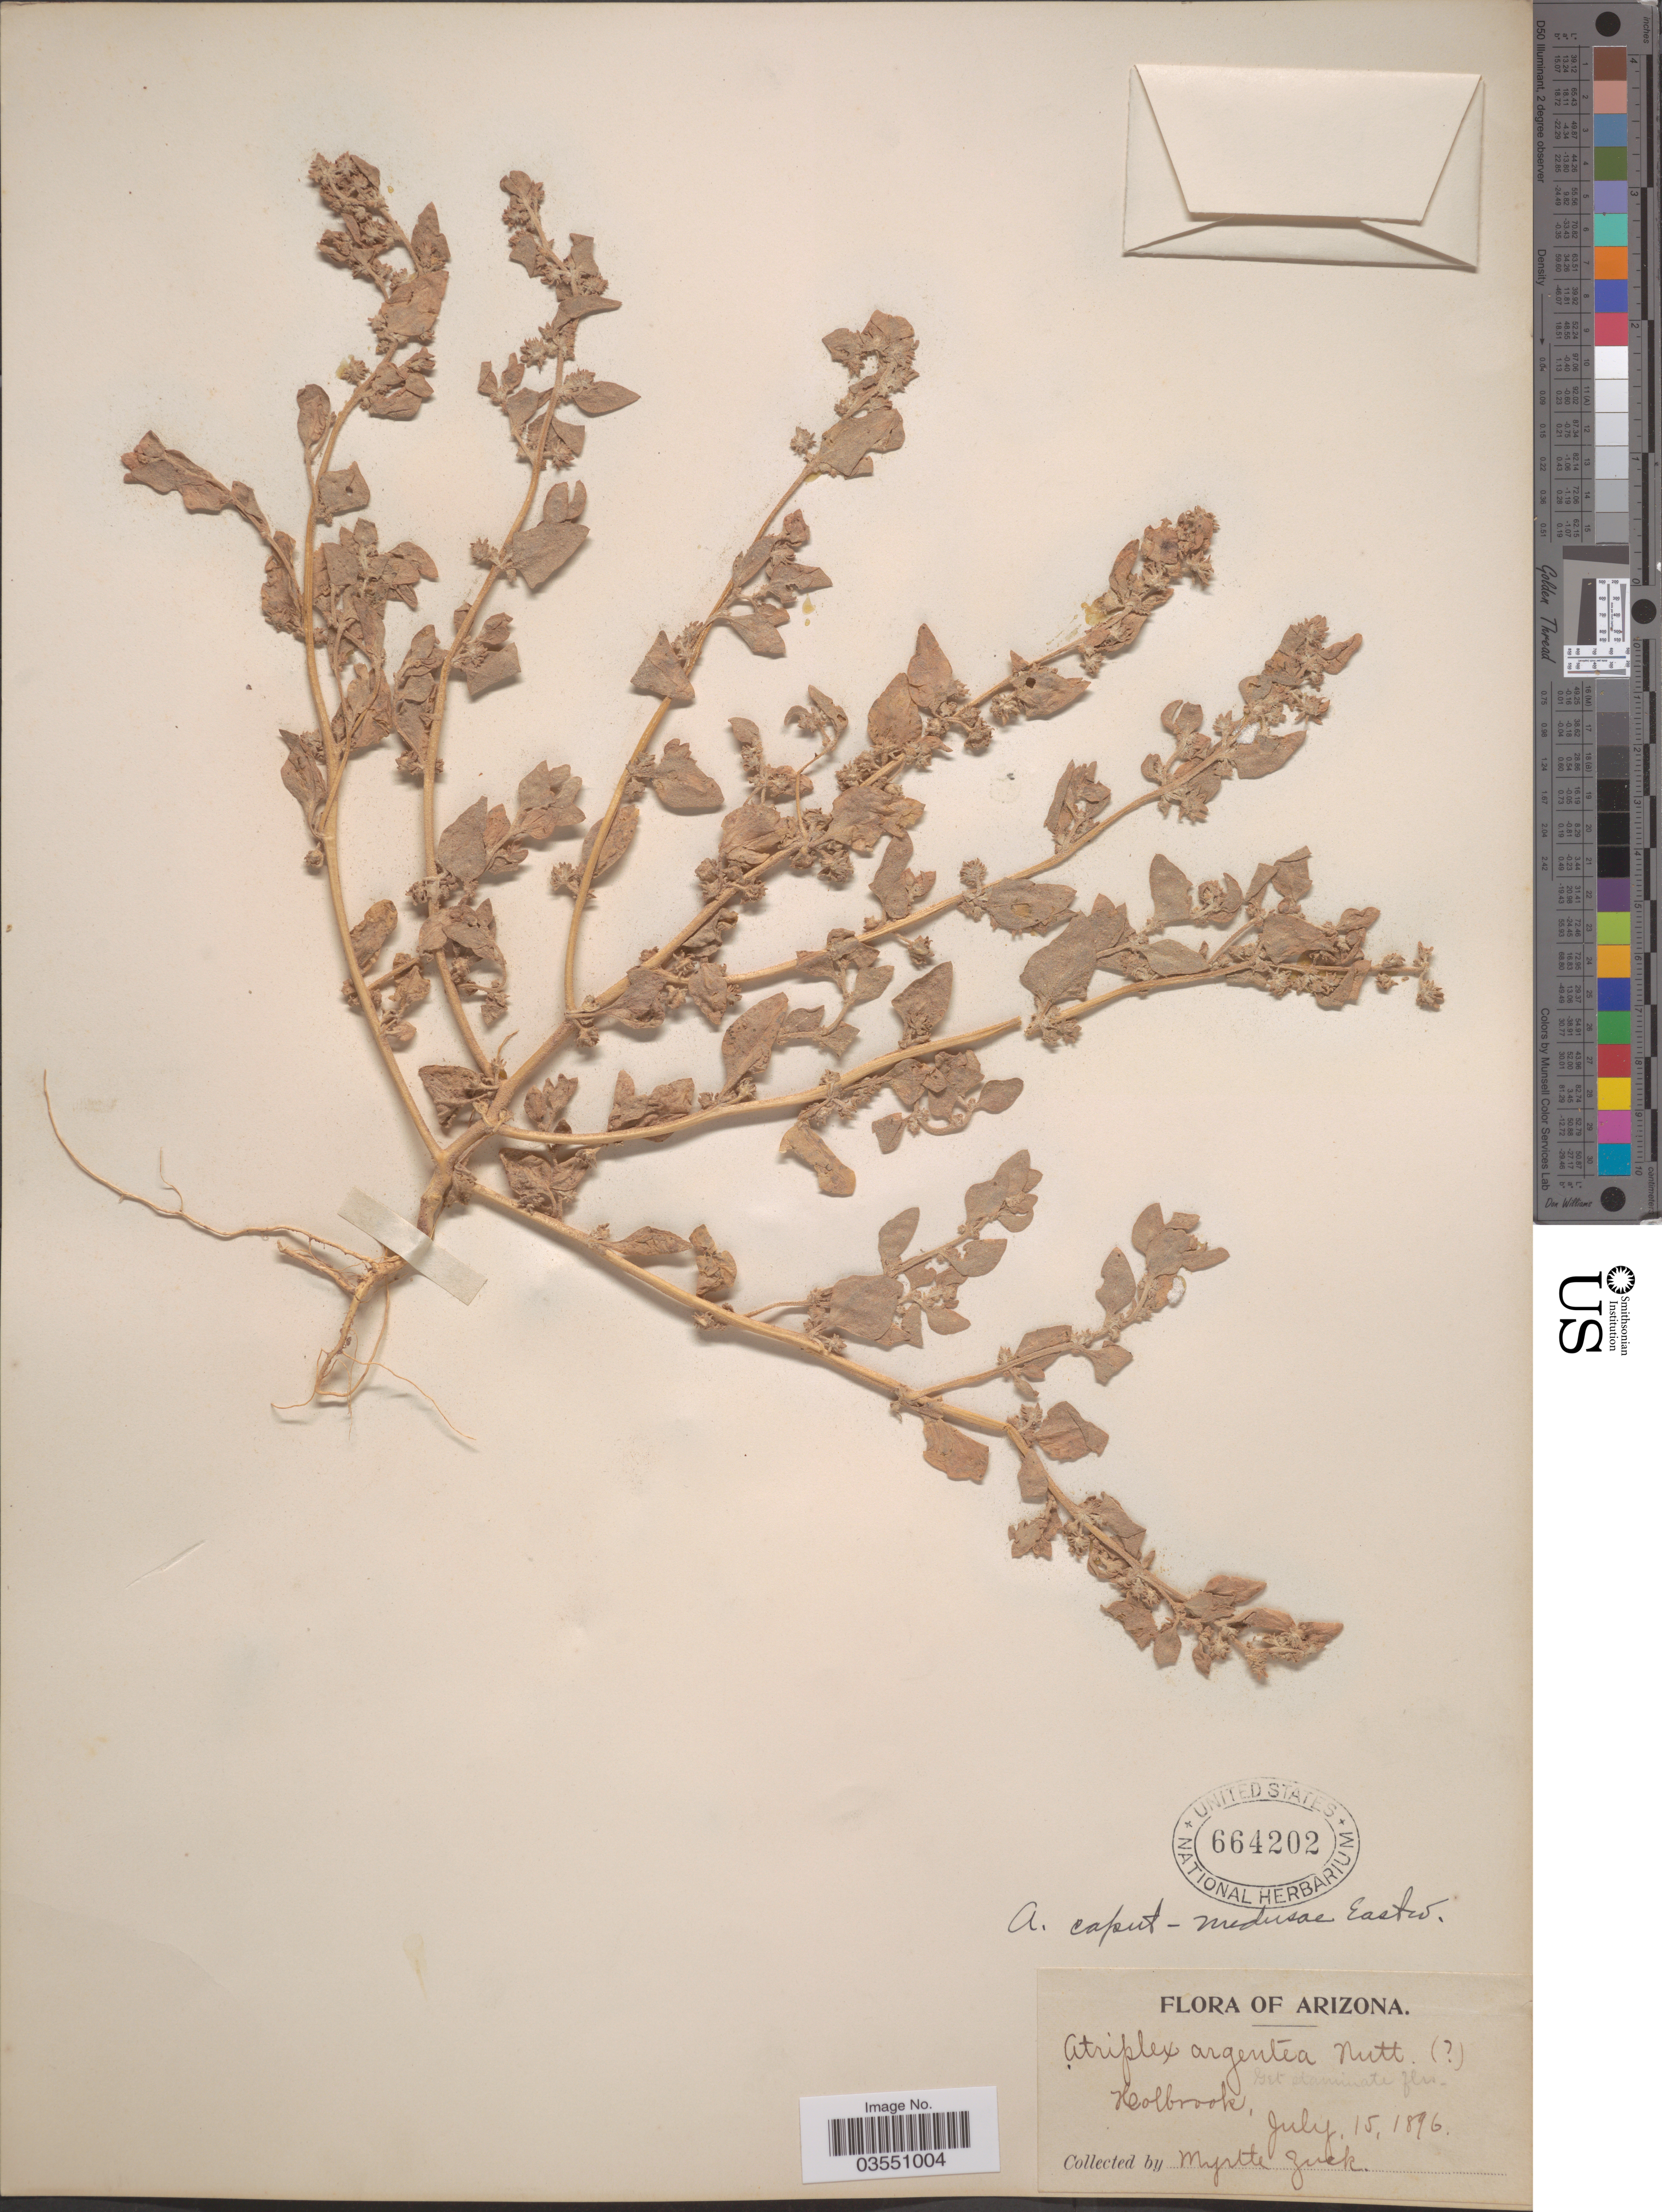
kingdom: Plantae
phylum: Tracheophyta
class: Magnoliopsida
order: Caryophyllales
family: Amaranthaceae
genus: Atriplex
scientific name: Atriplex argentea var. expansa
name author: (S. Watson) S.L. Welsh & Reveal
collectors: M. Zuck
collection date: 1896-07-15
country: United States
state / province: Arizona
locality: Holbrook.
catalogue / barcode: US 664202